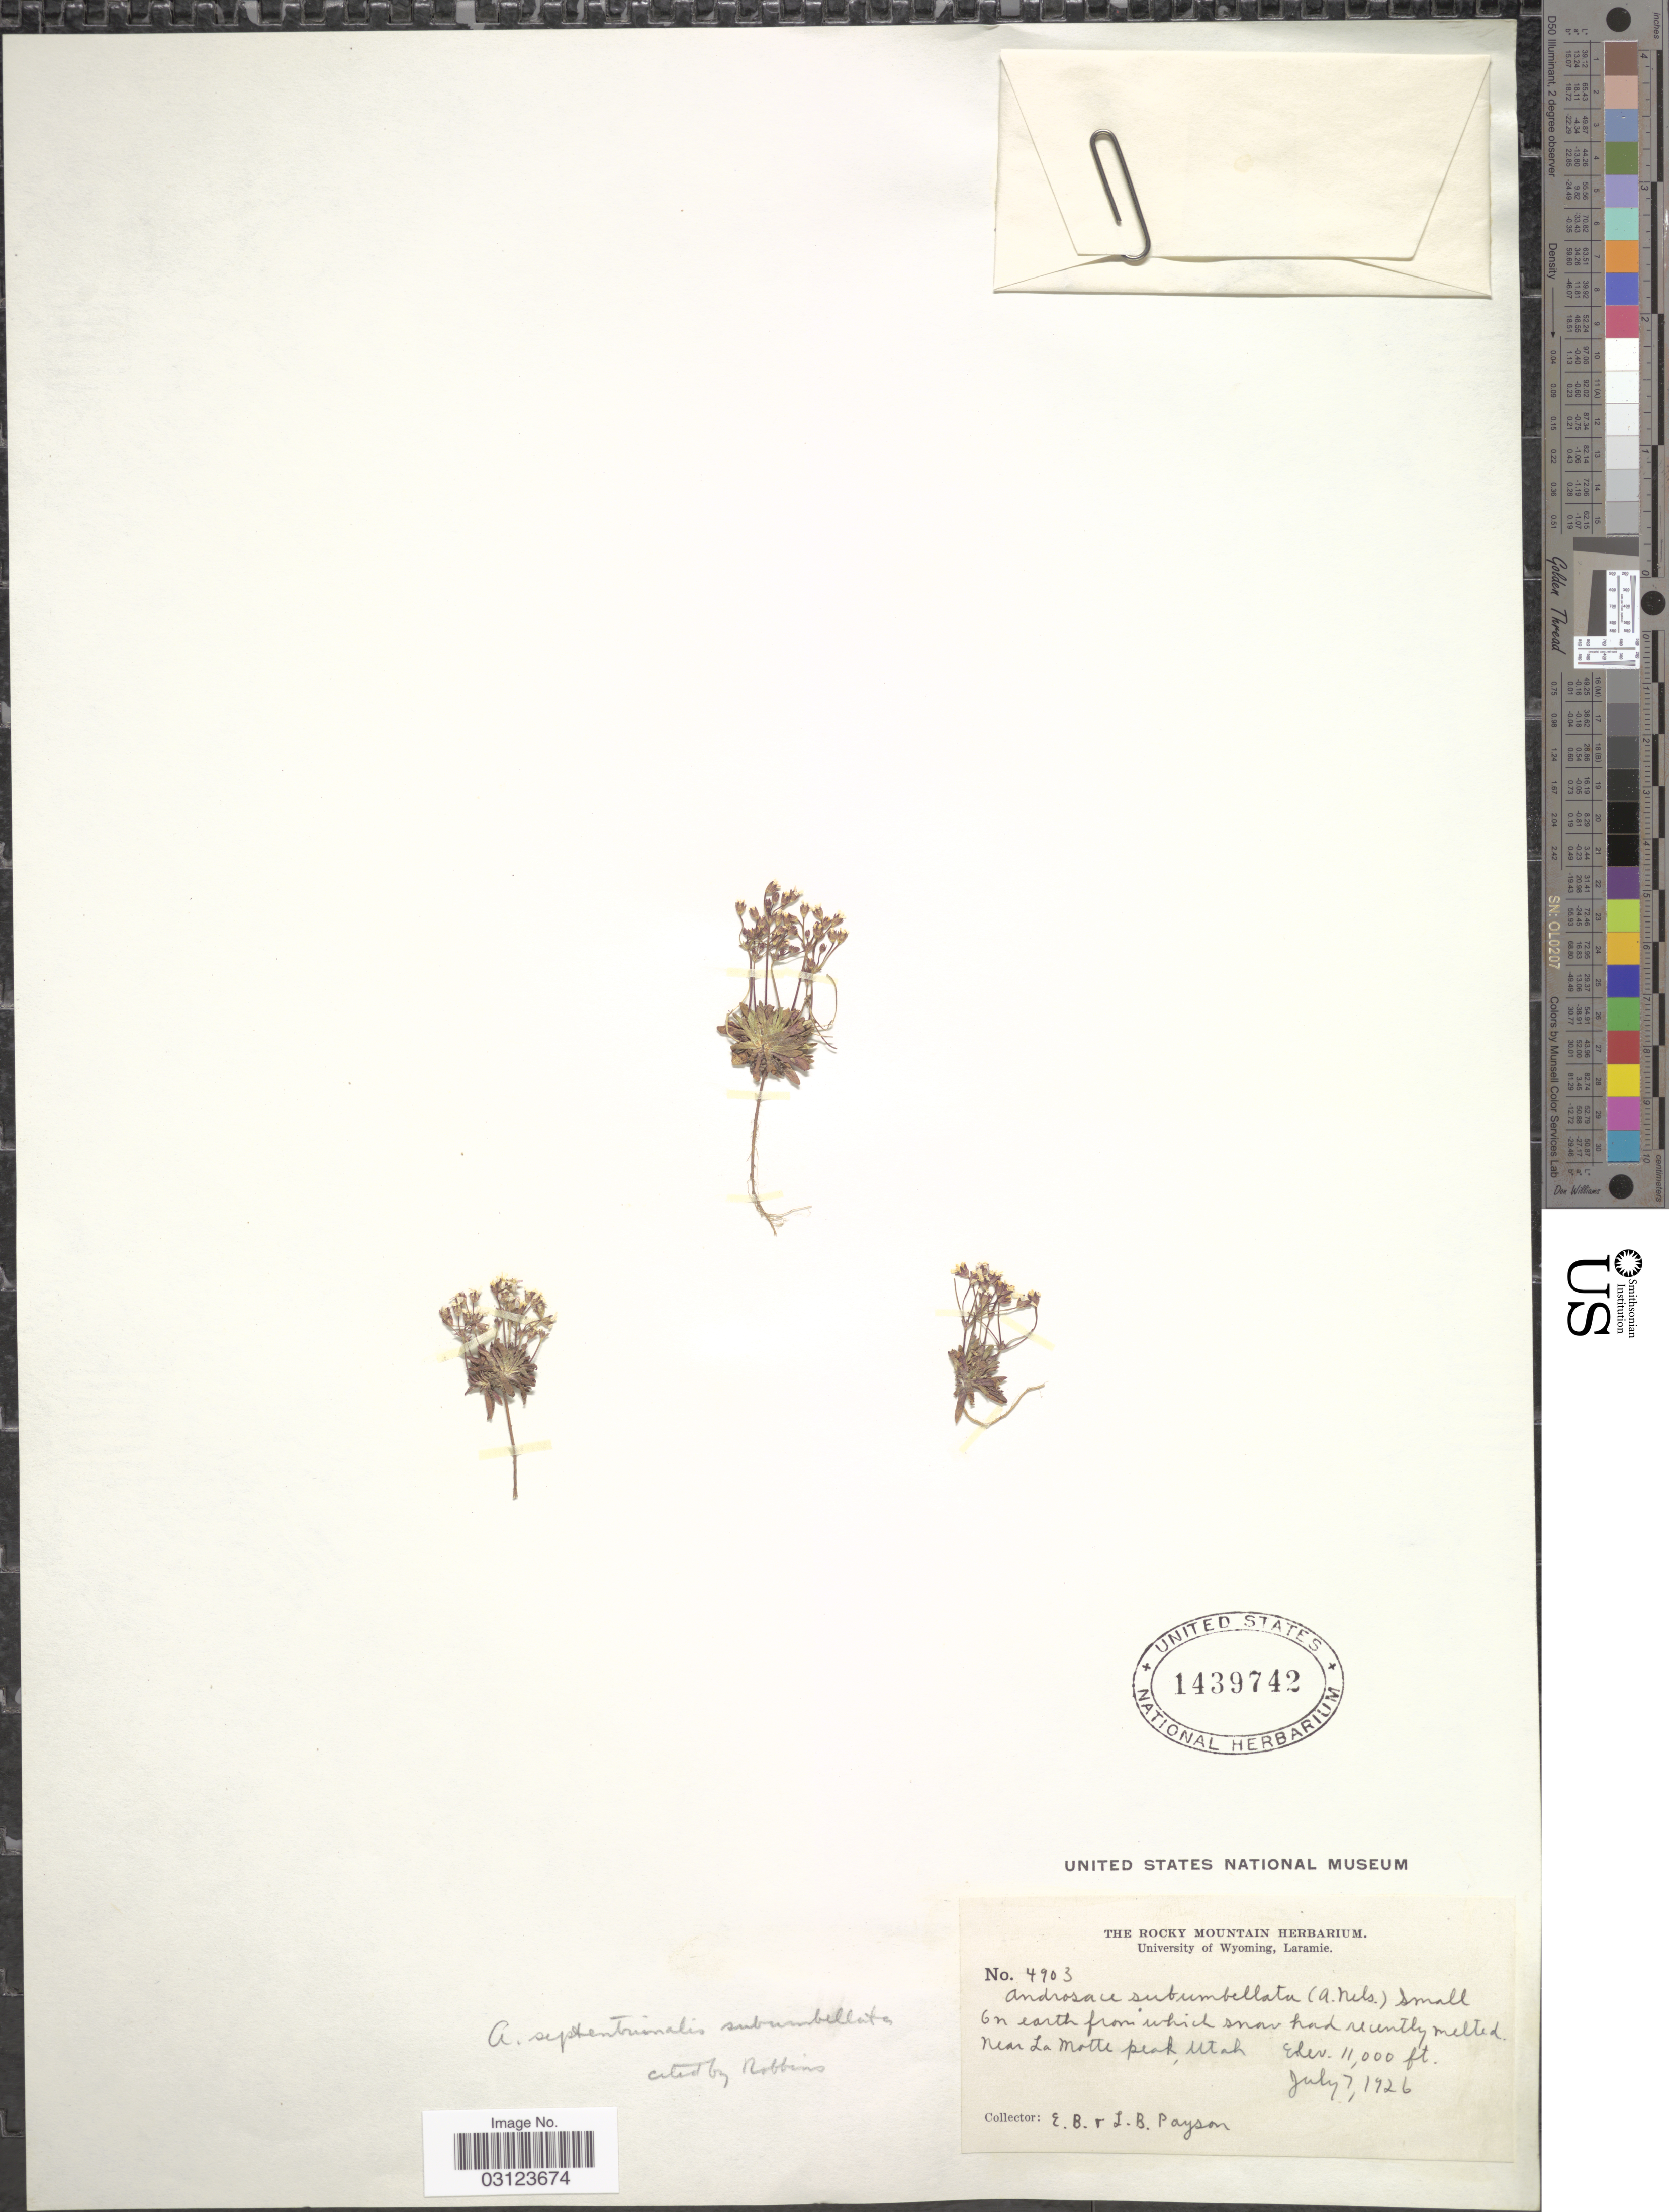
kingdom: Plantae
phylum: Tracheophyta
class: Magnoliopsida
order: Ericales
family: Primulaceae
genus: Androsace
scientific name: Androsace septentrionalis subsp. subumbellata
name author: (A. Nelson) G.T. Robbins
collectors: E. B. Payson & L. Payson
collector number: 4903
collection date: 1926-07-07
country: United States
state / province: Utah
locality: Near La Motte peak.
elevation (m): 3353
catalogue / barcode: US 1439742